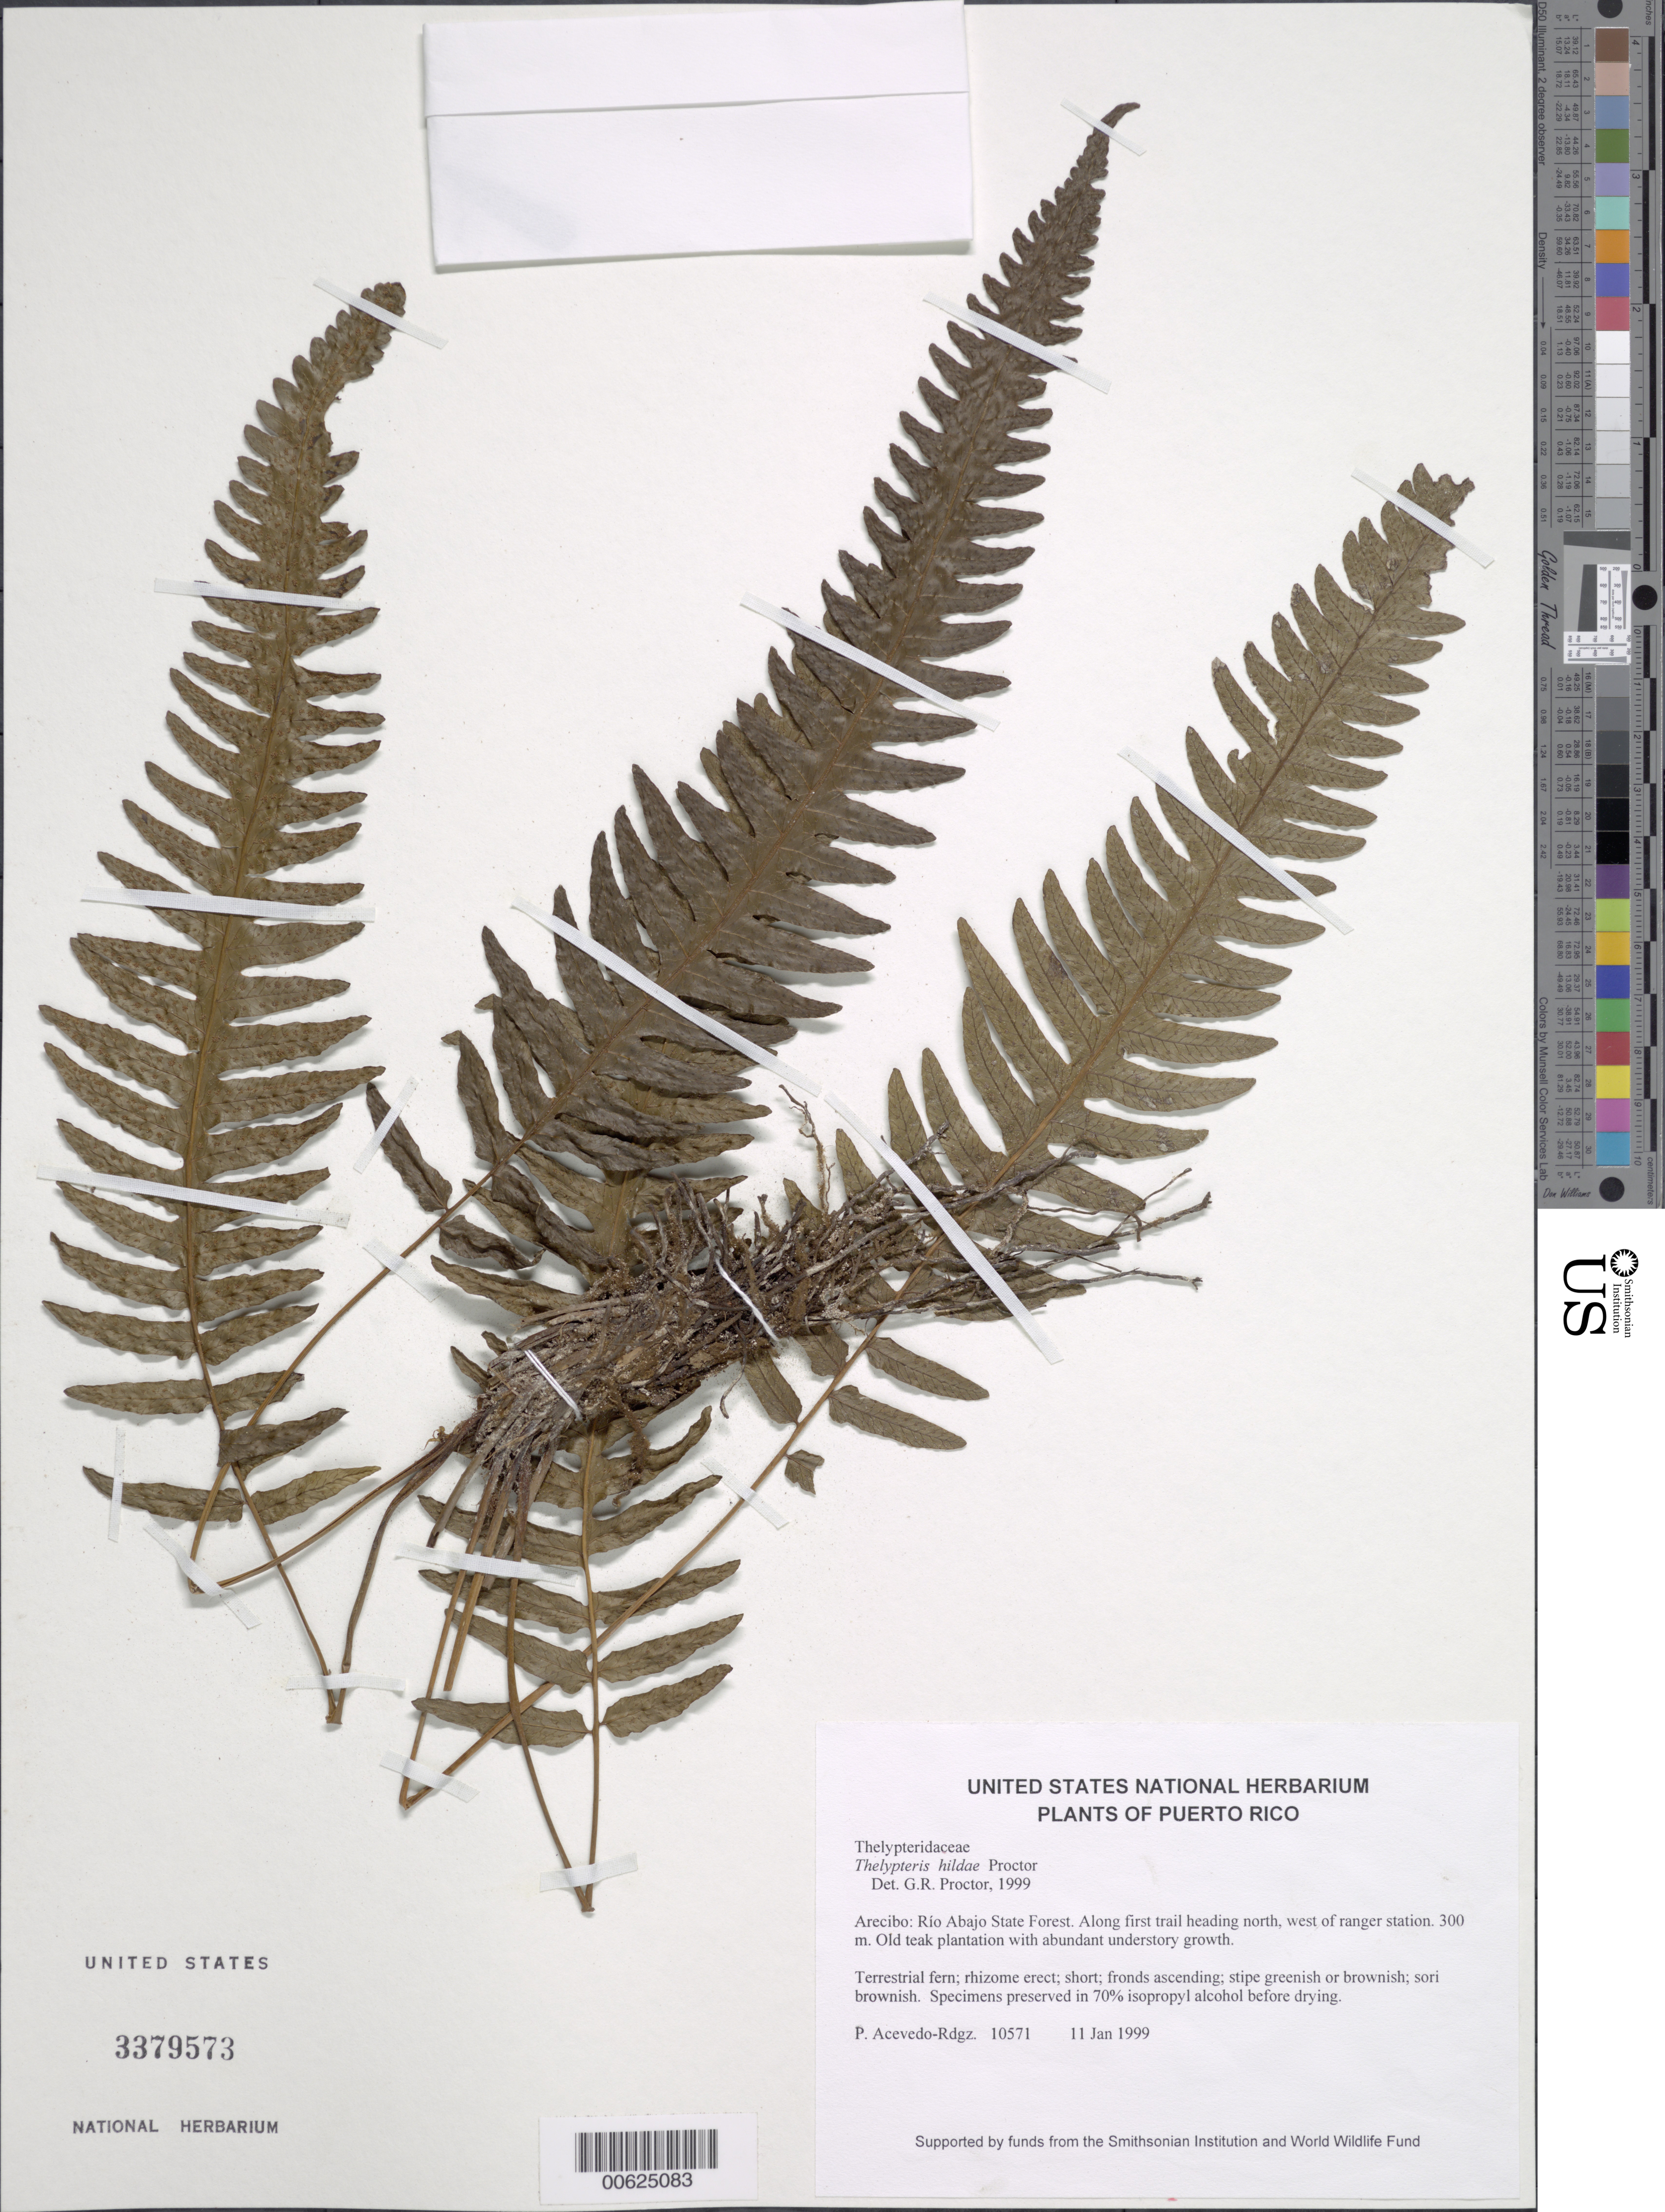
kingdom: Plantae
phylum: Tracheophyta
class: Polypodiopsida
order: Polypodiales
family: Thelypteridaceae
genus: Goniopteris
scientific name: Goniopteris hildae (Proctor) comb. nov., ined 2015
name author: (Proctor)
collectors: P. Acevedo-Rodr.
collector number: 10571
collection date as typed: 11 Jan 1999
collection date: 1999-01-11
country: Puerto Rico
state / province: Arecibo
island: Puerto Rico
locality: Arecibo; Río Abajo State Forest. Along first trail heading north, west of ranger station.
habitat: Old teak plantation with abundant understory growth.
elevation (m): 300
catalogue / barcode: US 3379573